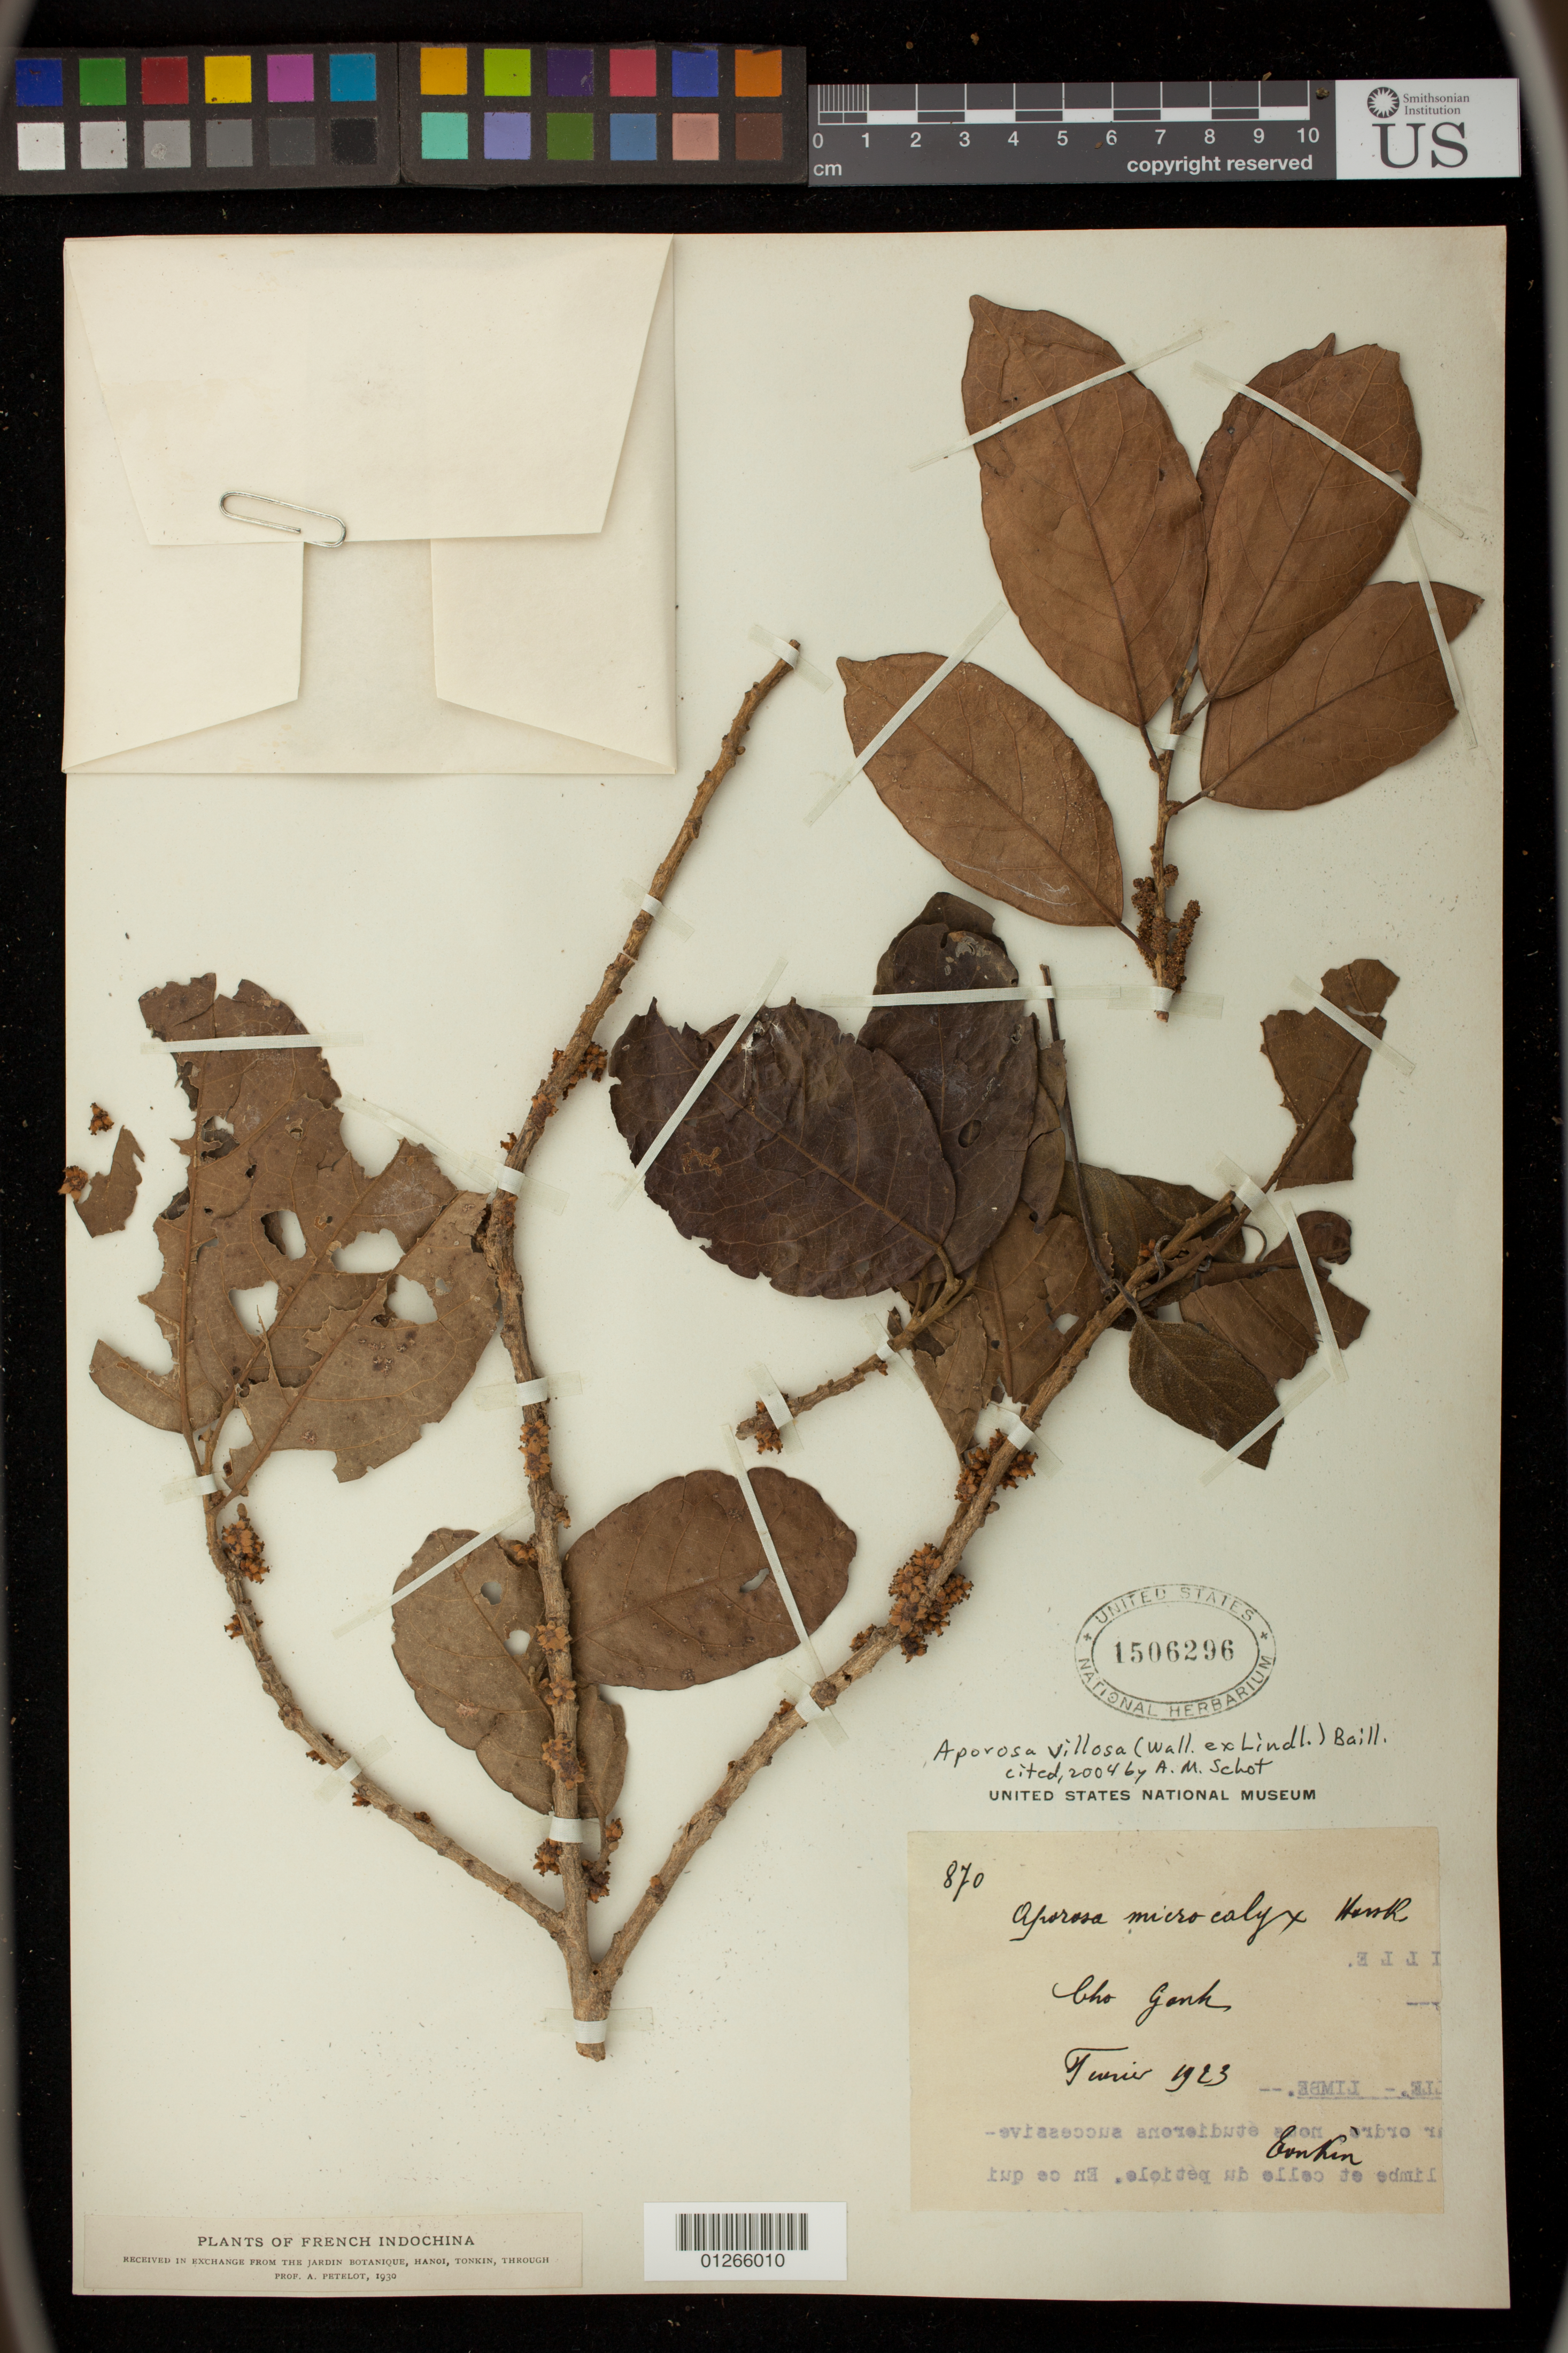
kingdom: Plantae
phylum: Tracheophyta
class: Magnoliopsida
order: Malpighiales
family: Phyllanthaceae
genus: Aporosa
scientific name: Aporosa villosa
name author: (Lindl.) Baill.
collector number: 870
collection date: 1923-01-01/1923-12-31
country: Vietnam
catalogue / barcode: US 1506296